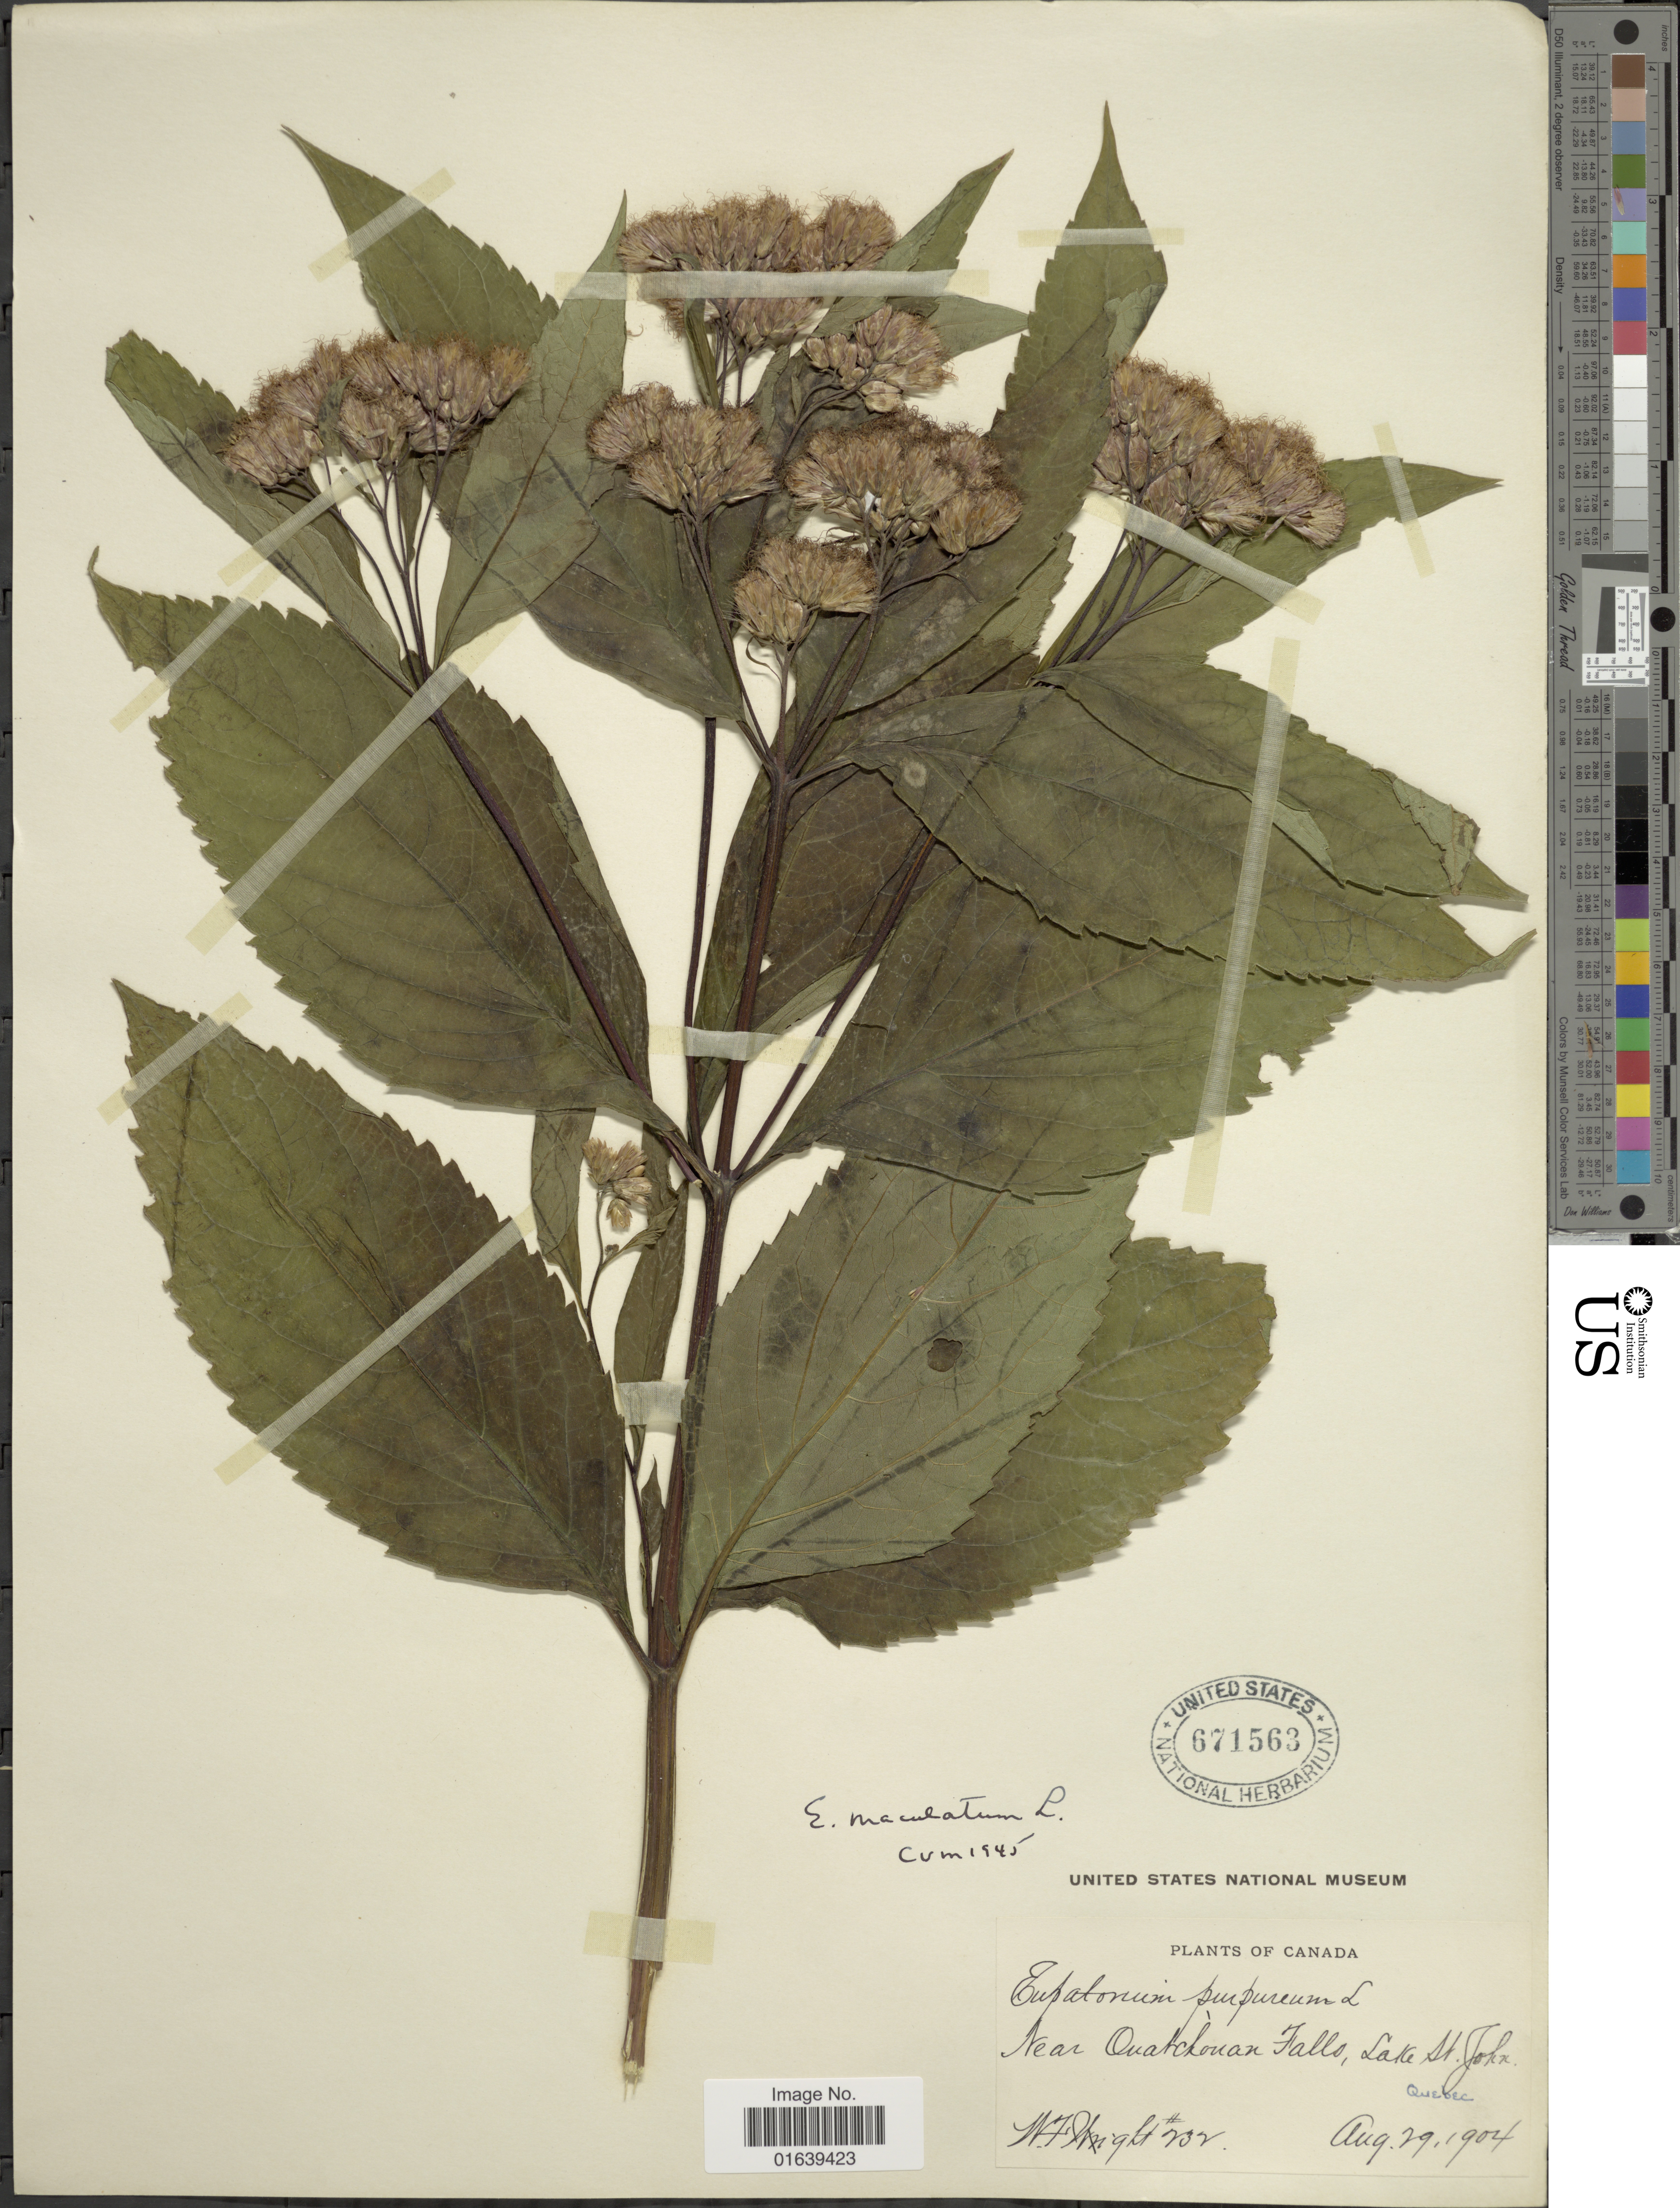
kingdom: Plantae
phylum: Tracheophyta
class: Magnoliopsida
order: Asterales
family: Asteraceae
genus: Eupatorium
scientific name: Eupatorium maculatum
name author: L.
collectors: W. F. Wright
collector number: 737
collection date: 1904-08-29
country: Canada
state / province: Quebec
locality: Canada. Near Quatchoan Falls, Lake St. John. Quebec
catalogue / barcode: US 671563